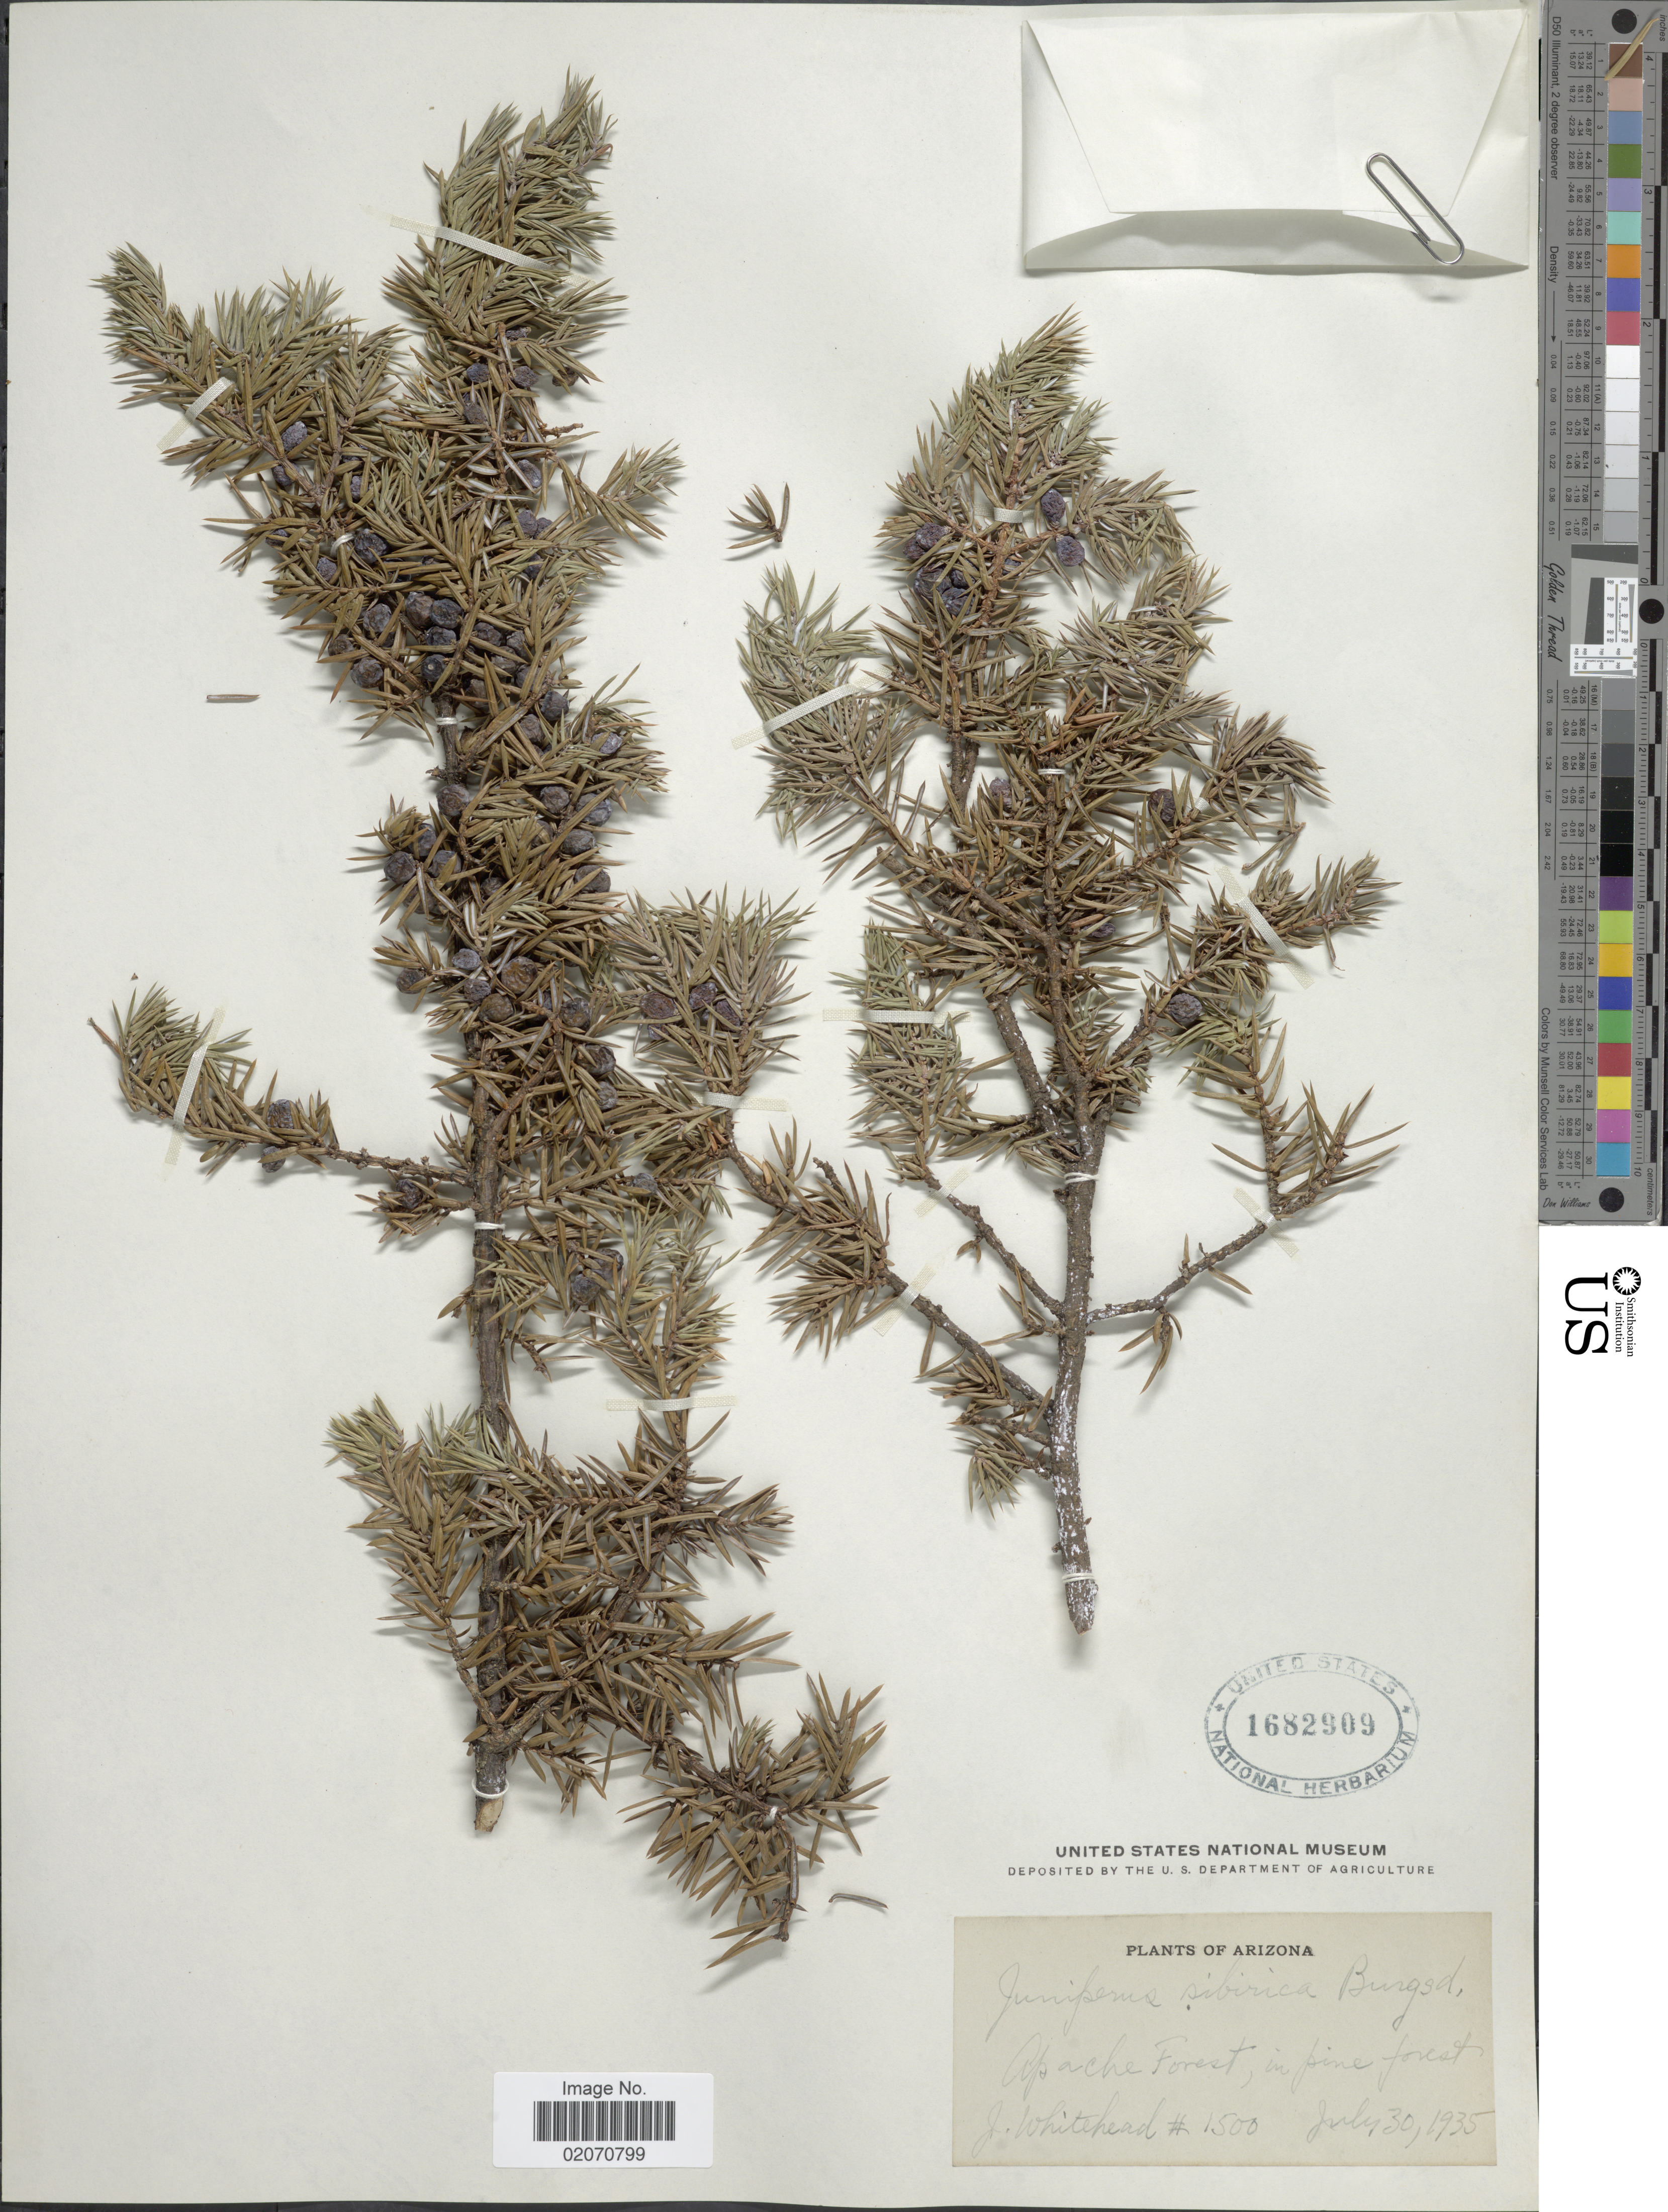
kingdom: Plantae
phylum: Tracheophyta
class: Pinopsida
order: Pinales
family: Cupressaceae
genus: Juniperus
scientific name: Juniperus communis subsp. nana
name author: (Willd.) Syme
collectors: J. Whitehead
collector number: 1500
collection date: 1935-07-30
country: United States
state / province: Arizona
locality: Apache Forest, in pine forest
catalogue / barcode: US 1682909